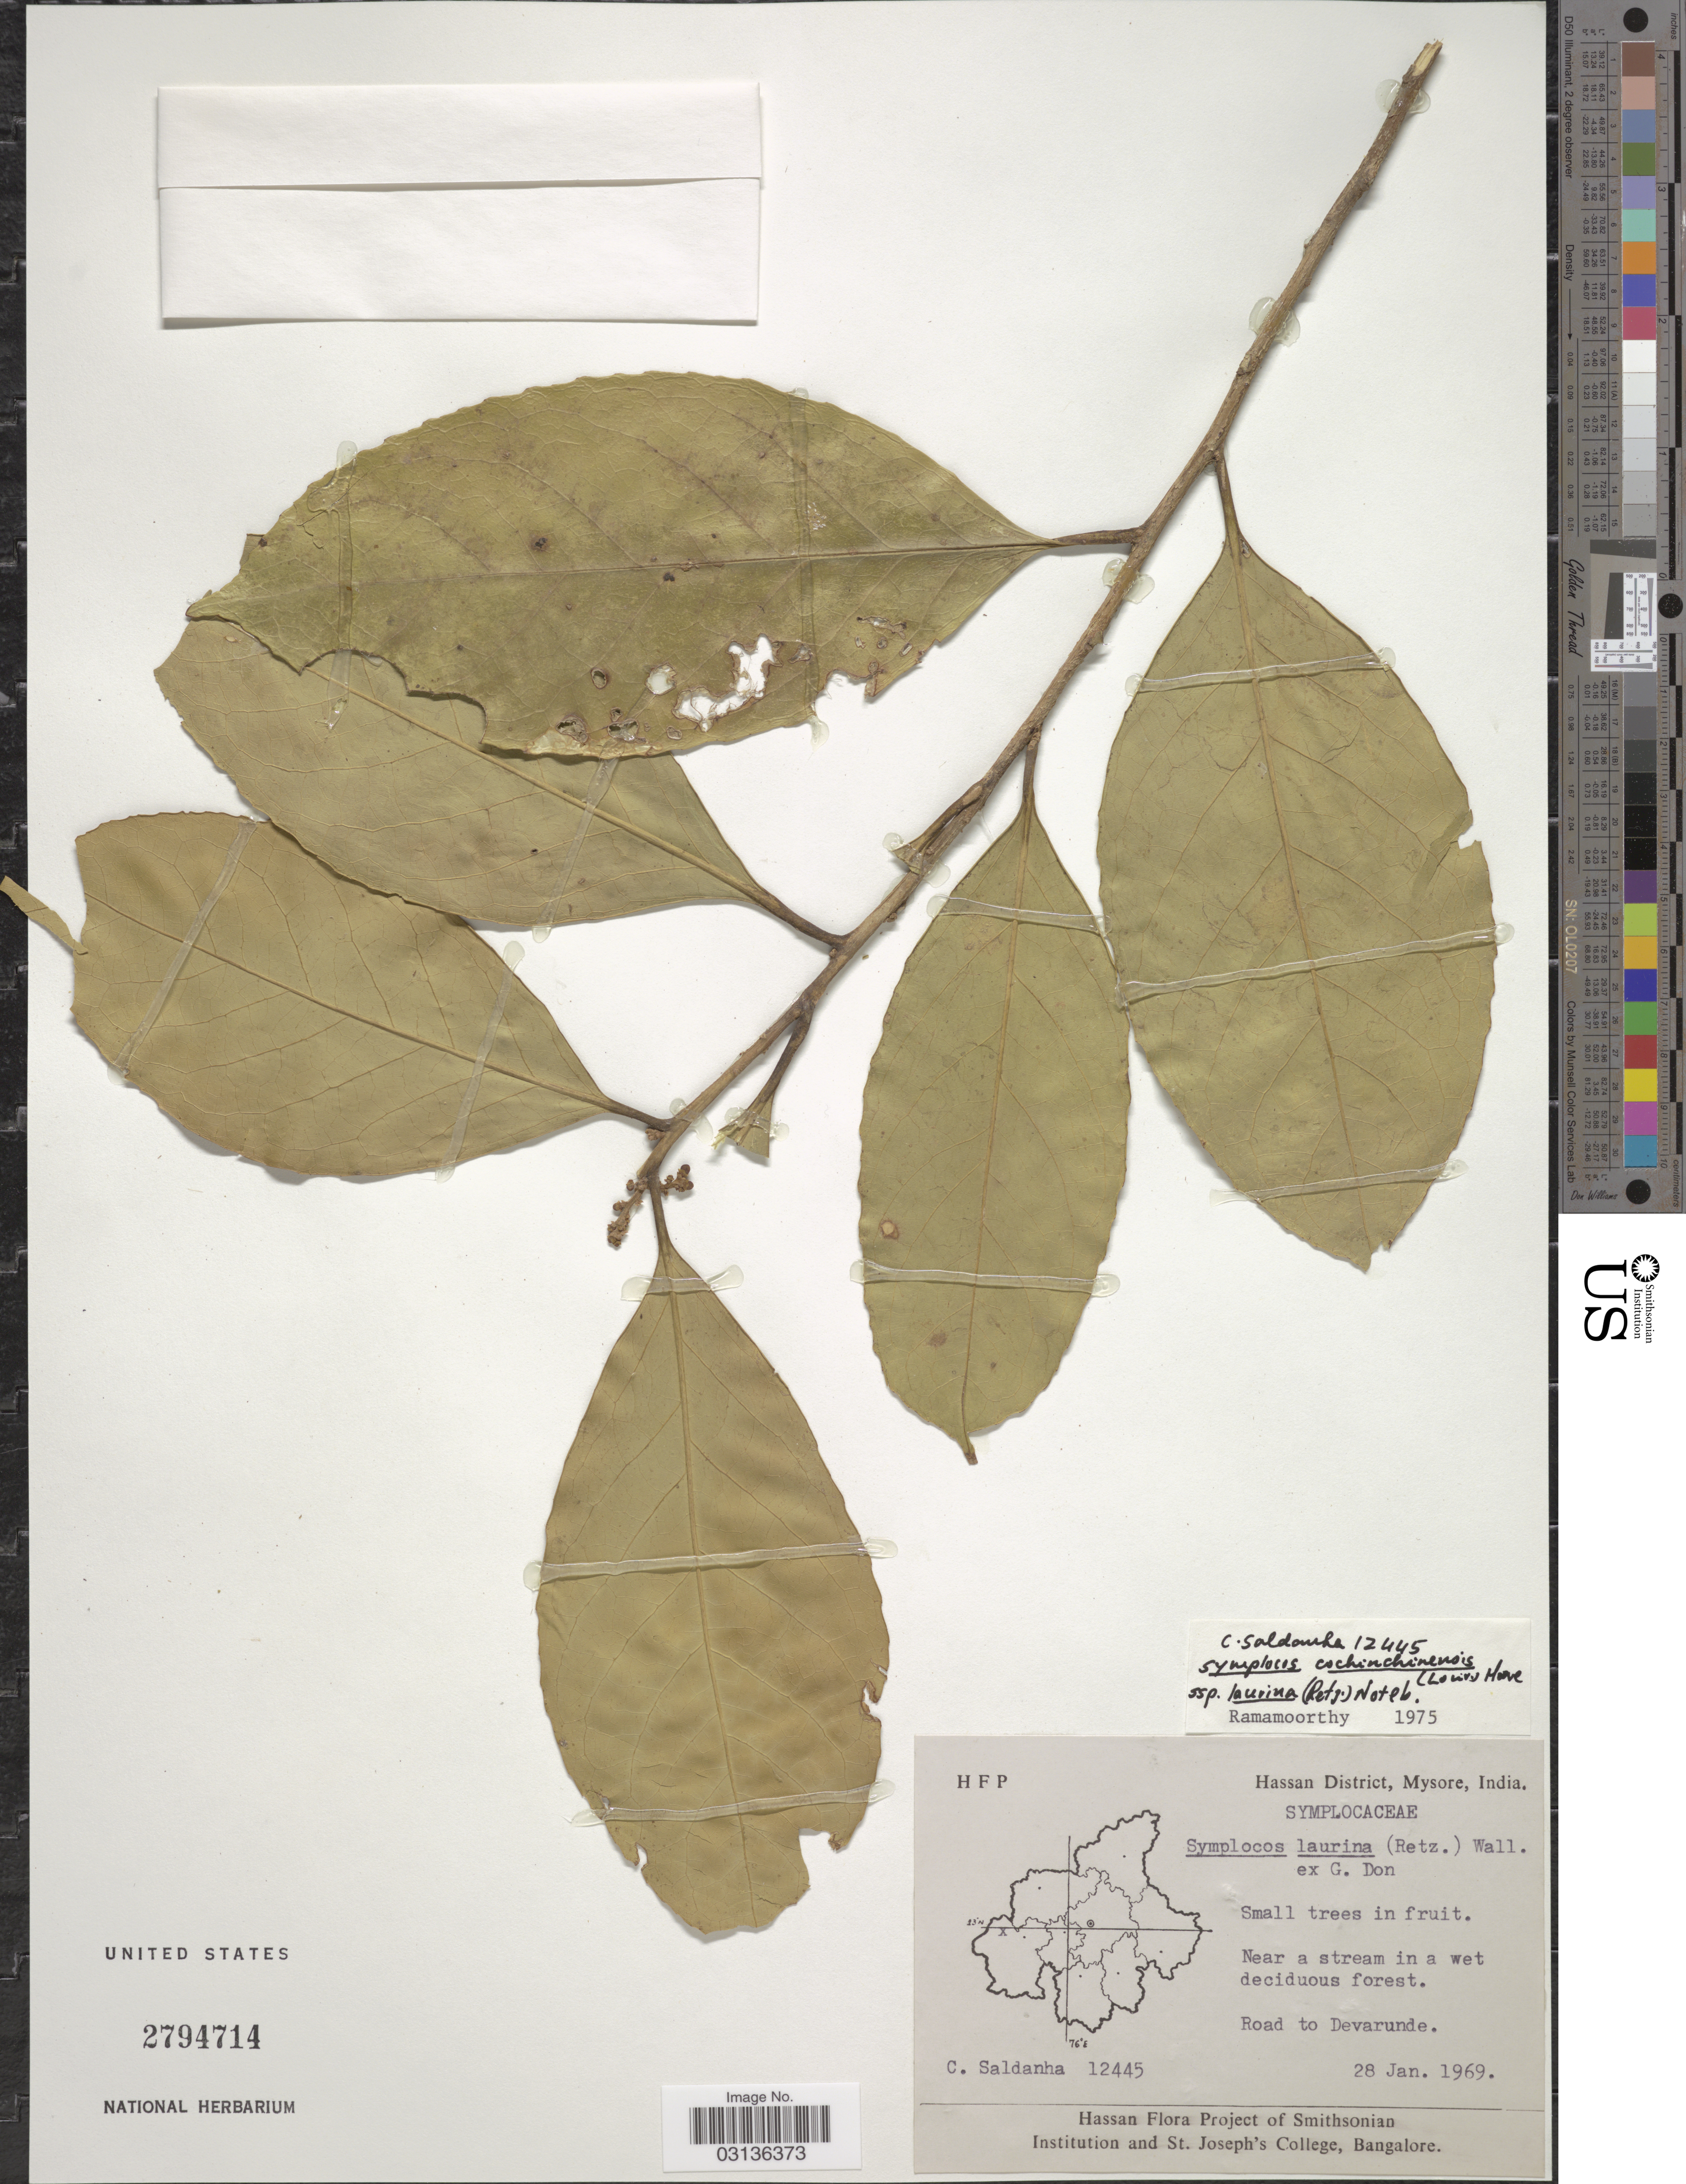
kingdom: Plantae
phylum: Tracheophyta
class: Magnoliopsida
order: Ericales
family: Symplocaceae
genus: Symplocos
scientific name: Symplocos cochinchinensis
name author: (Lour.) S. Moore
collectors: C. Saldanha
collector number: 12445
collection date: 1969-01-28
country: India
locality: Hassan District, Mysore. Road to Davarunde.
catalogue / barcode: US 2794714